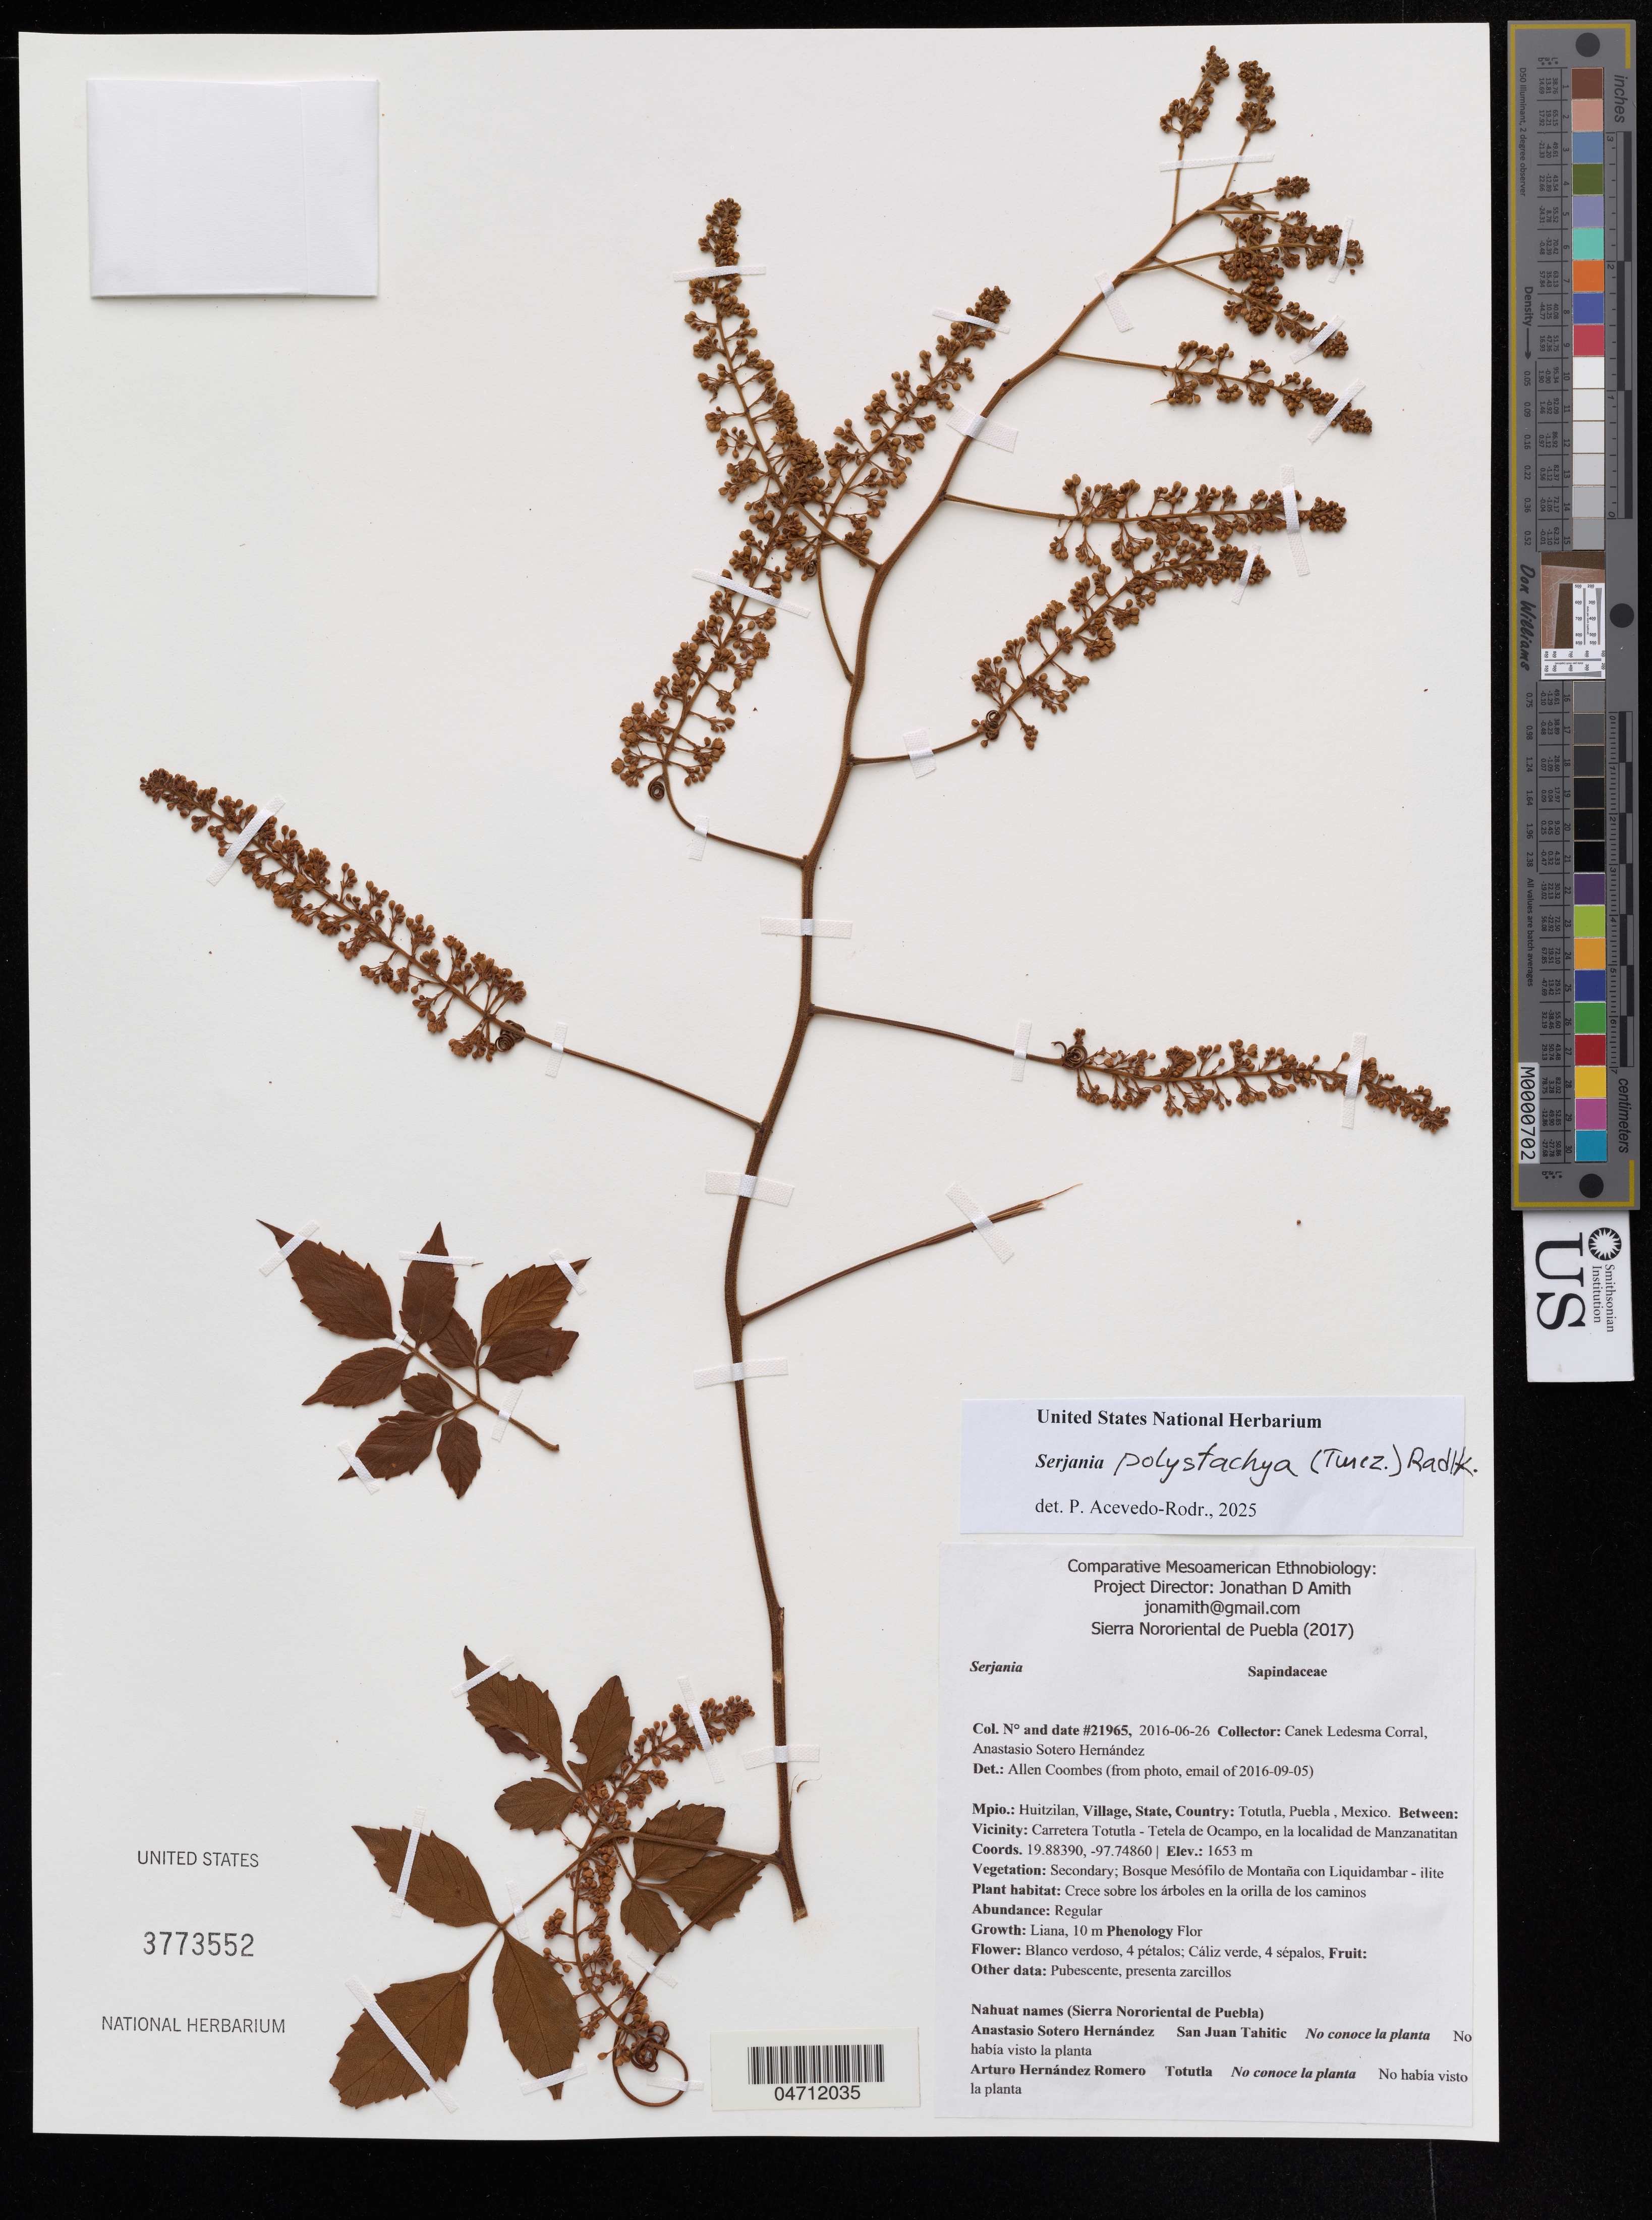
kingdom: Plantae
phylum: Tracheophyta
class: Magnoliopsida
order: Sapindales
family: Sapindaceae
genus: Serjania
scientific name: Serjania polystachya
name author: (Turcz.) Radlk.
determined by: Acevedo-Rodríguez, P., (BOT), Smithsonian Institution - National Museum of Natural History (UNITED STATES)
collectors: Canek Ledesma C. & A. Sotero H.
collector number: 21965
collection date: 2016-06-26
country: Mexico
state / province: Puebla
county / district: Huitzilan de Serdán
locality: Totutla, Carretera Totutla - Tetela de Ocampo, en la localidad de Manzanatitan.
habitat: Crece sobre los árboles en la orilla de los caminos.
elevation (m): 1653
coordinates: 19.8839, -97.7486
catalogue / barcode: US 3773552